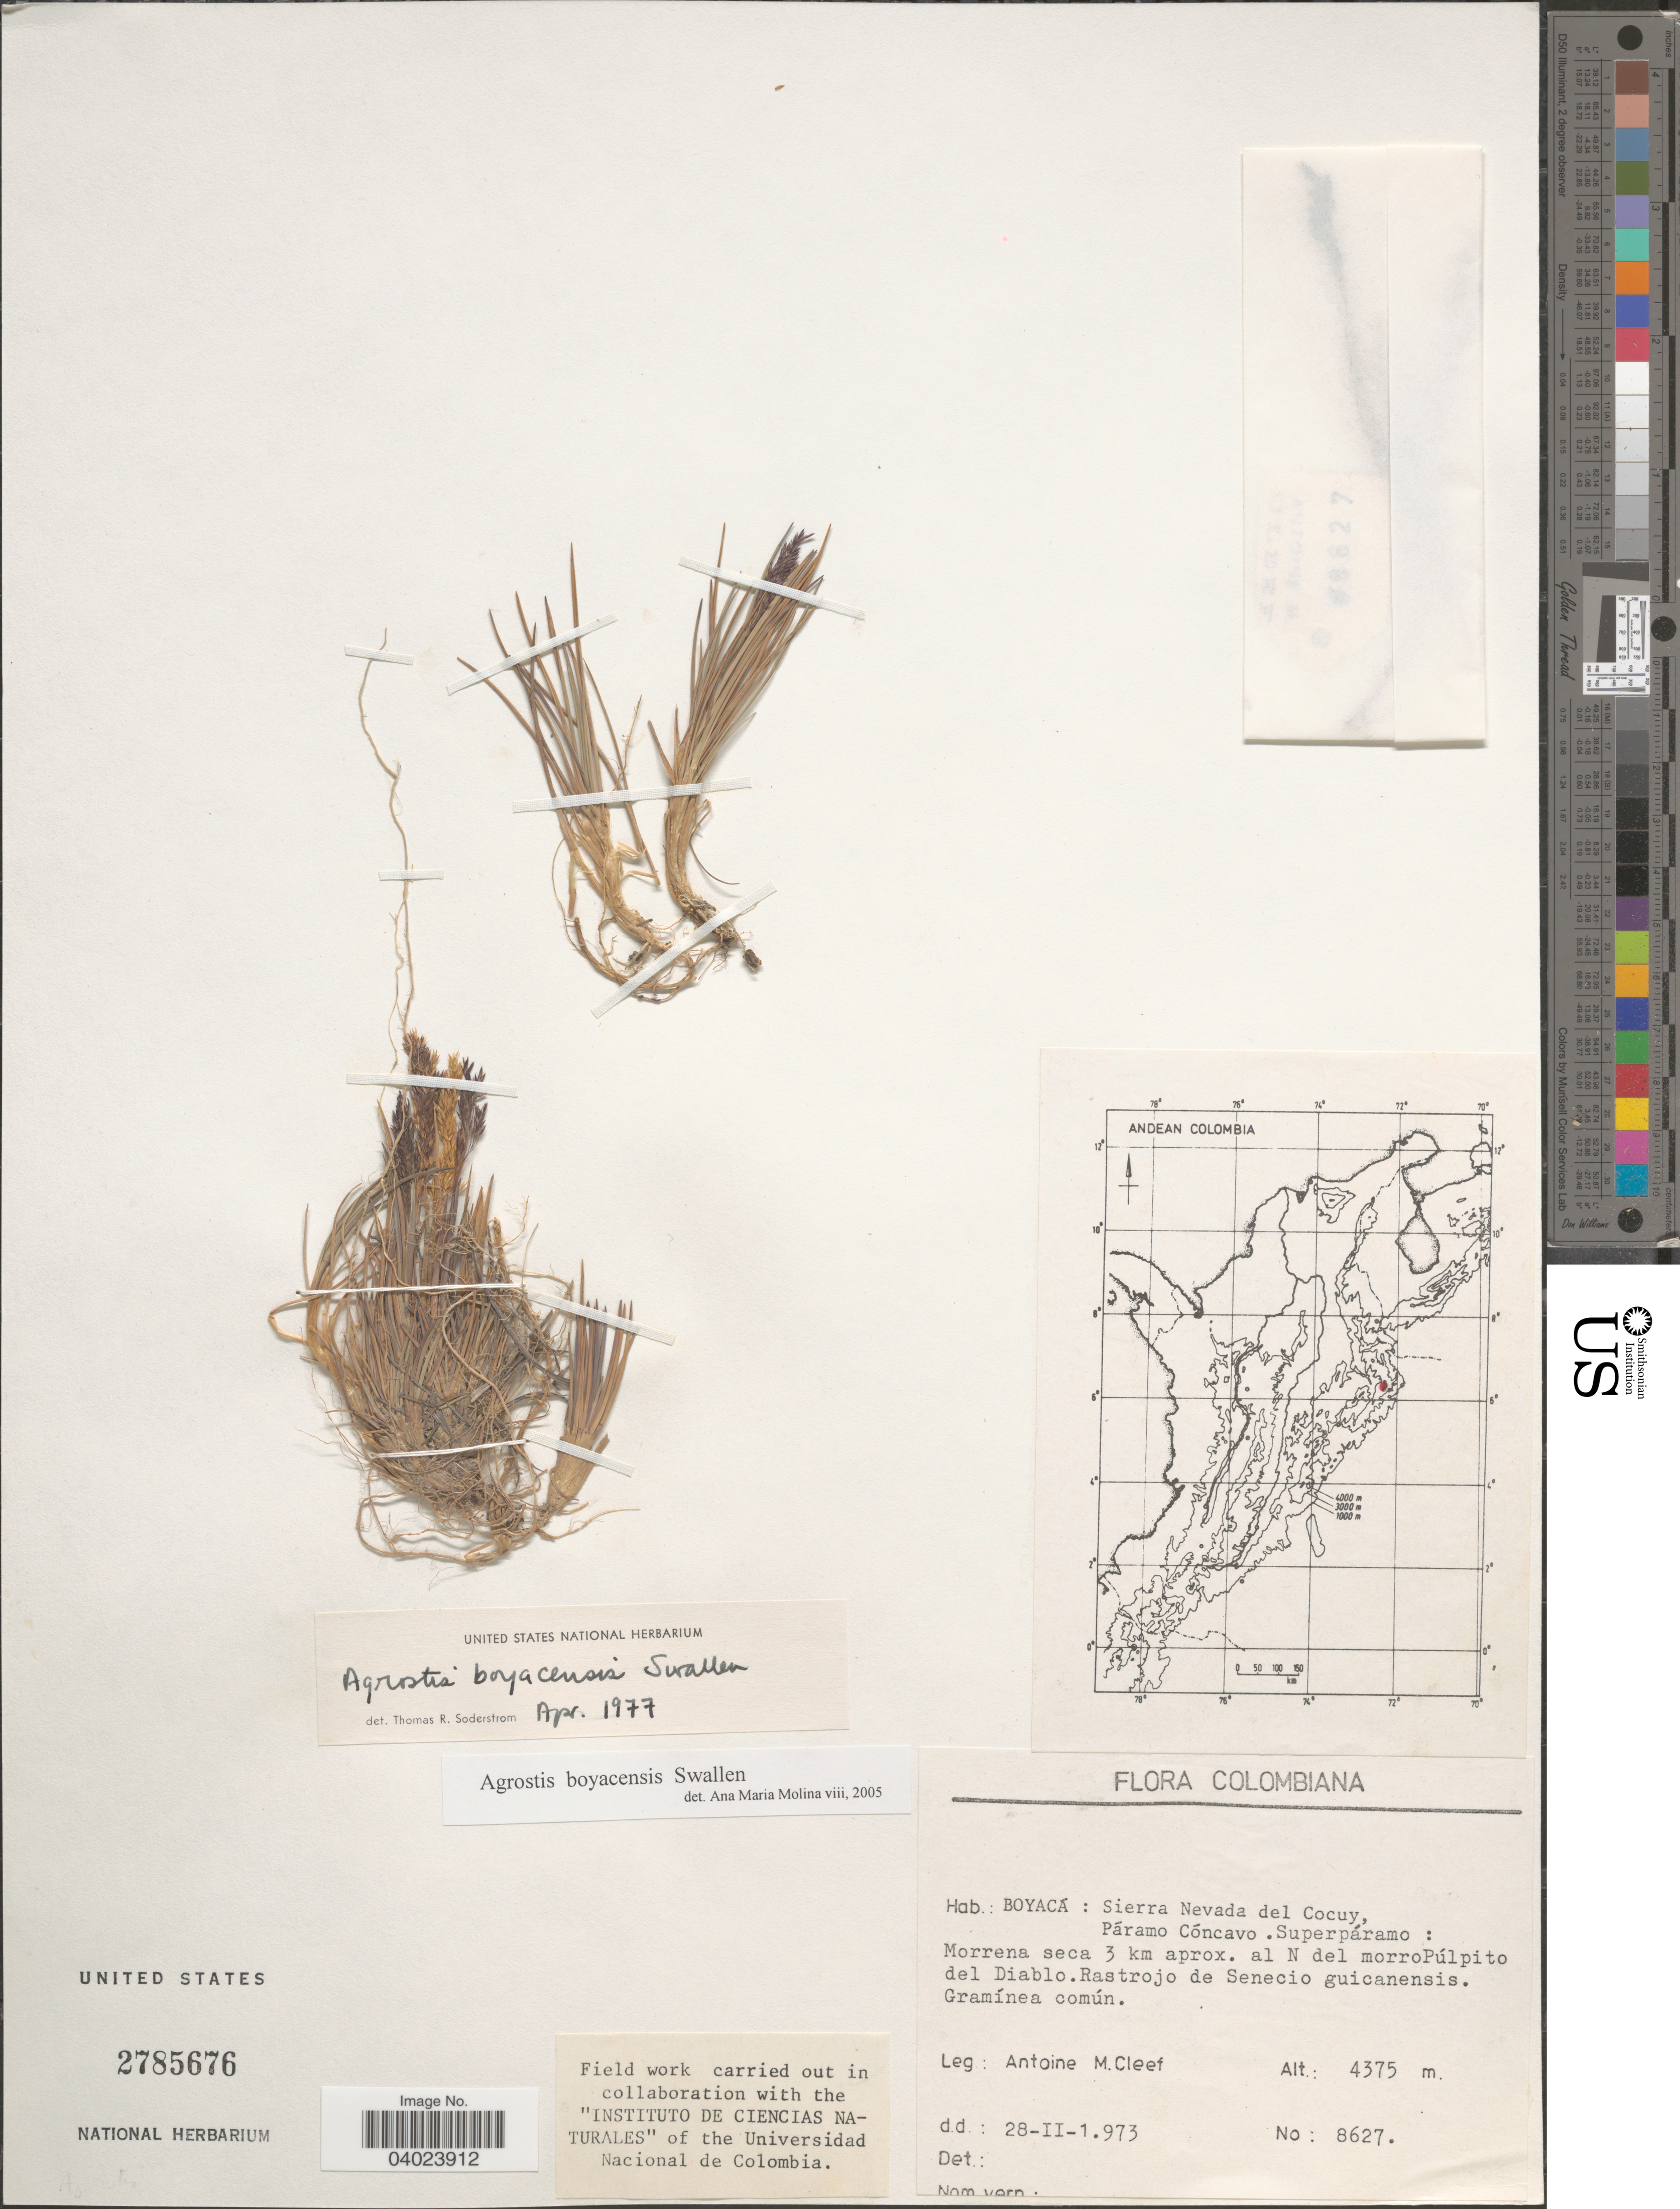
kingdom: Plantae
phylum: Tracheophyta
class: Liliopsida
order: Poales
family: Poaceae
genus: Agrostis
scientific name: Agrostis boyacensis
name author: Swallen & García-Barr.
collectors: A. M. Cleef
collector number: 8627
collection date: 1973-02-28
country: Colombia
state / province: Boyacá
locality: Sierra Nevada del Cocuy, Páramo Cóncavo. Superpáramo: Morrena seca 3 km aprox. al N del morroPúlpito del Diablo.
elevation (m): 4375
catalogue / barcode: US 2785676